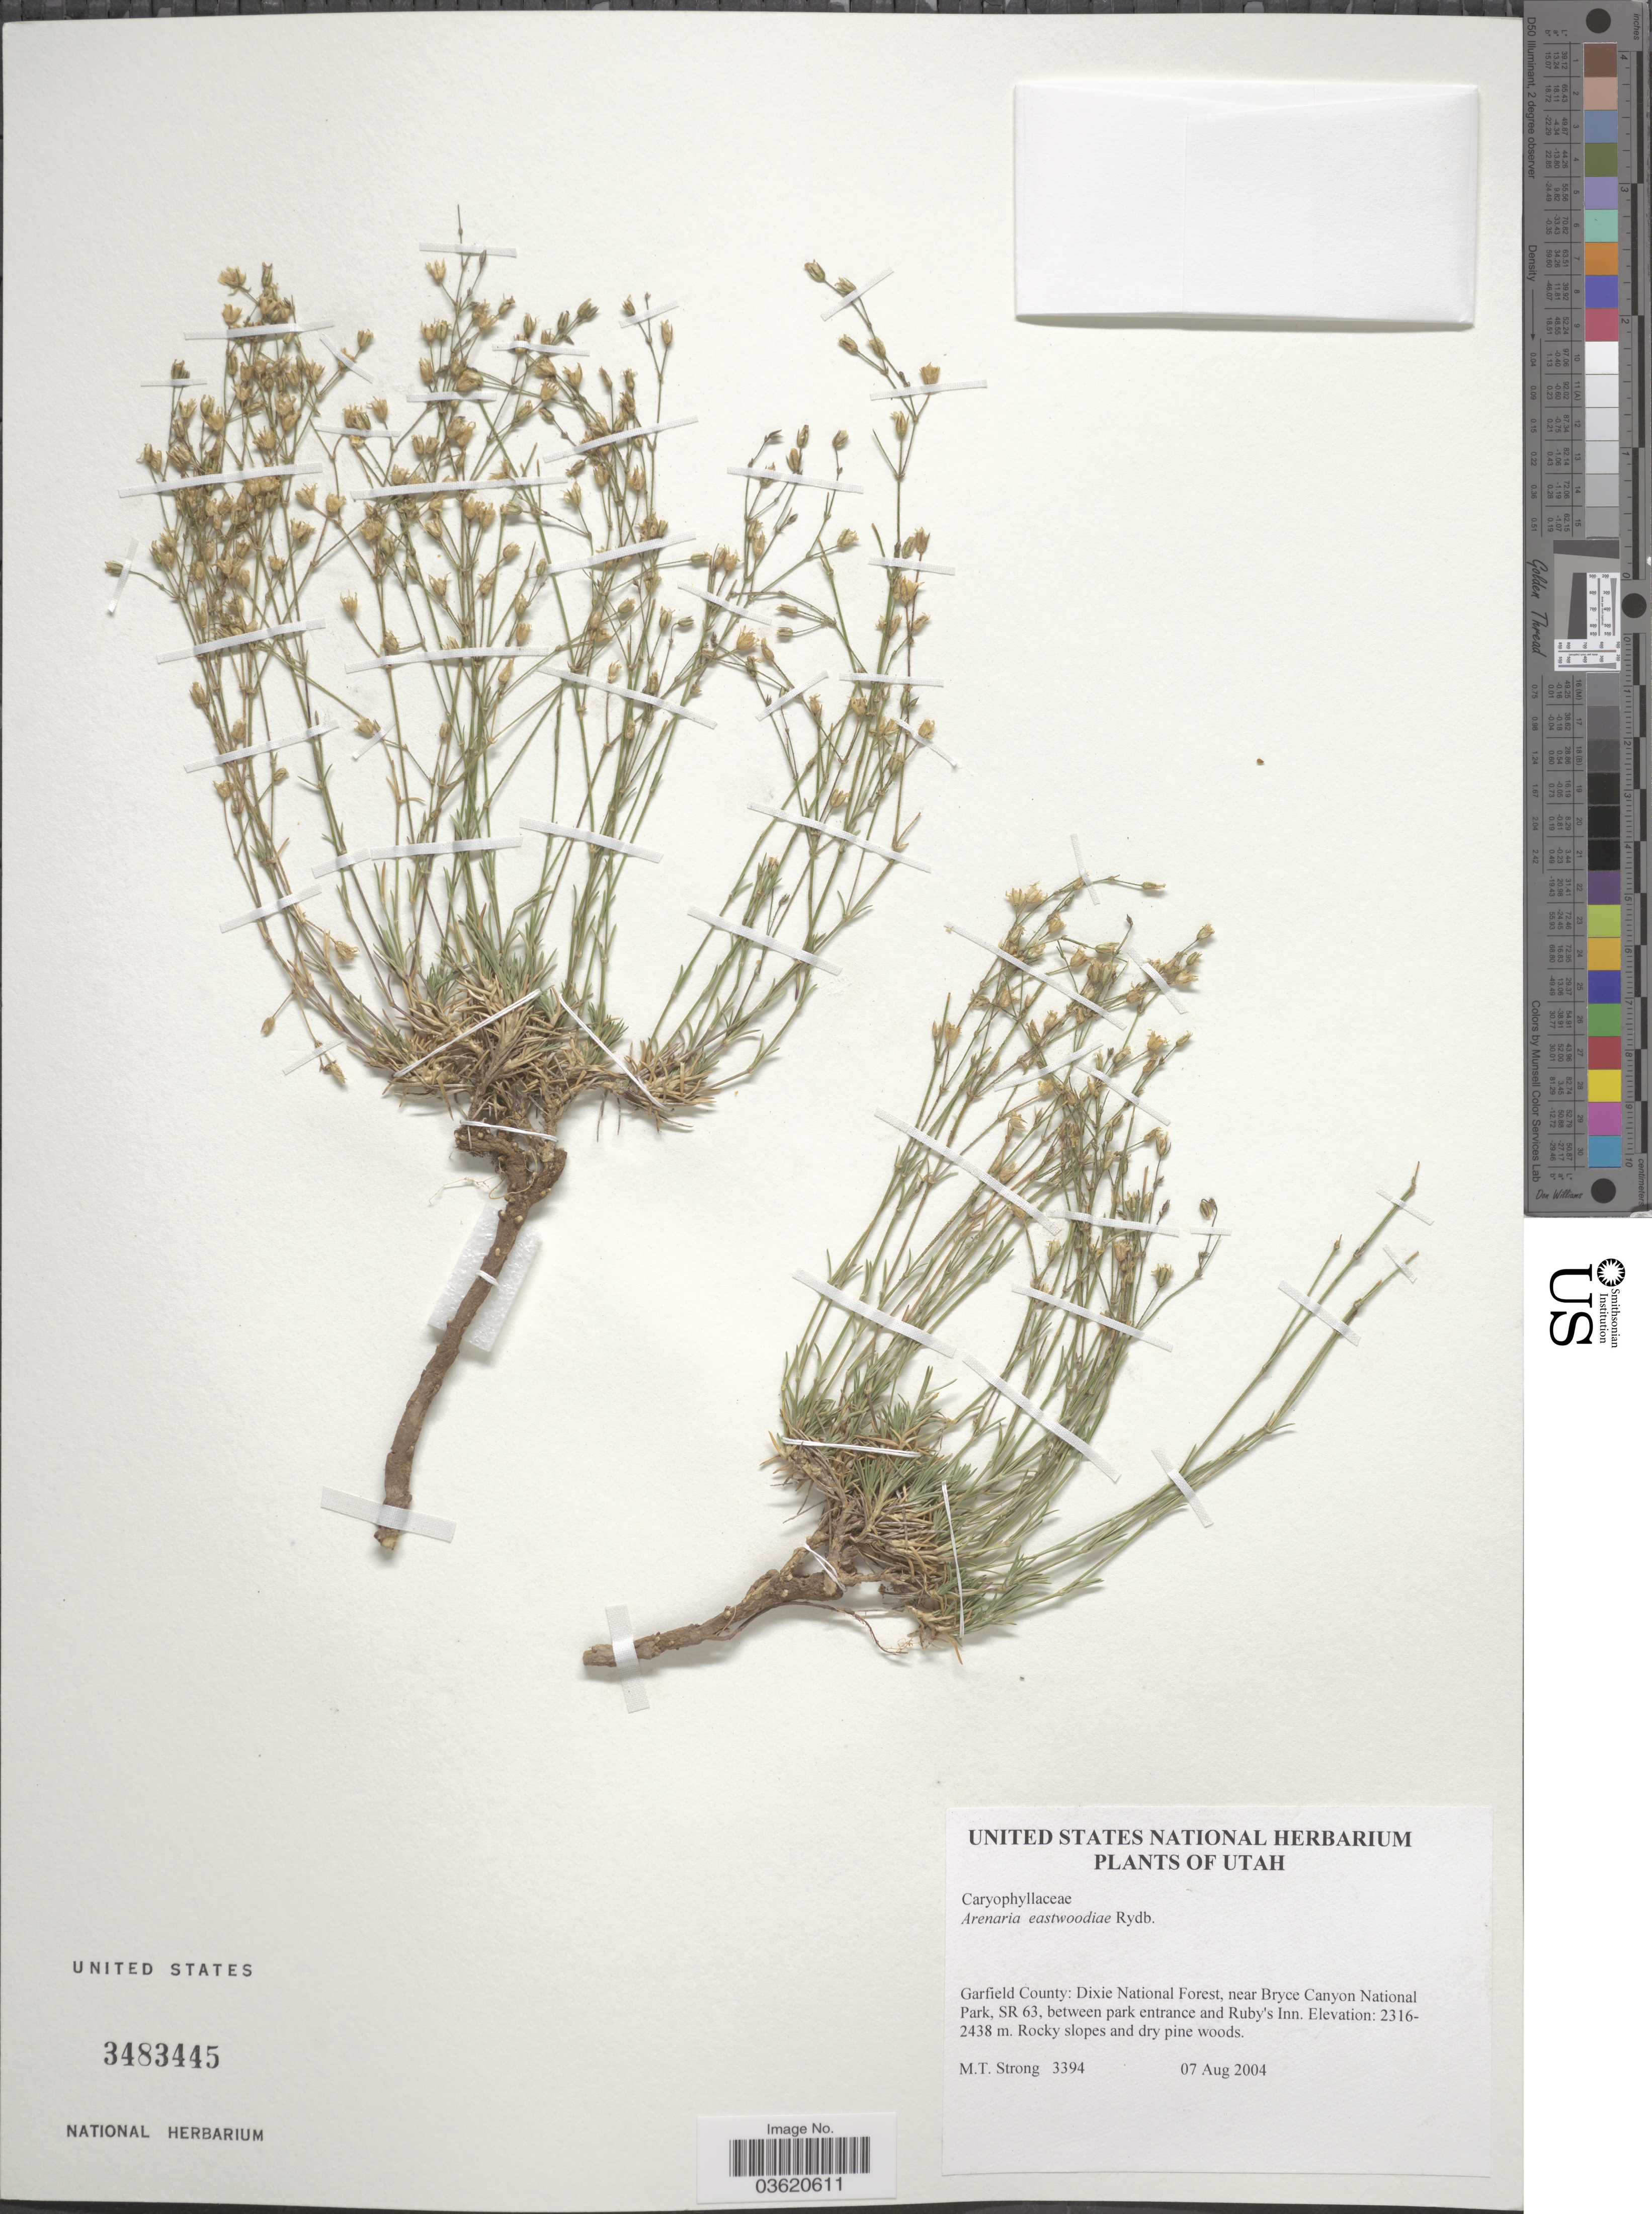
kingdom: Plantae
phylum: Tracheophyta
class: Magnoliopsida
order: Caryophyllales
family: Caryophyllaceae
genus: Eremogone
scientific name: Eremogone eastwoodiae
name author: (Rydb.) Ikonn.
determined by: Strong, Mark T., (BOT), Smithsonian Institution - National Museum of Natural History (UNITED STATES)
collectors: M. T. Strong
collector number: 3394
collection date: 2004-08-07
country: United States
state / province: Utah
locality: Garfield County: Dixie National Forest, near Bryce Canyon National Park, SR 63, between park entrance and Ruby's Inn.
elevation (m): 2316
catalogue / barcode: US 3483445